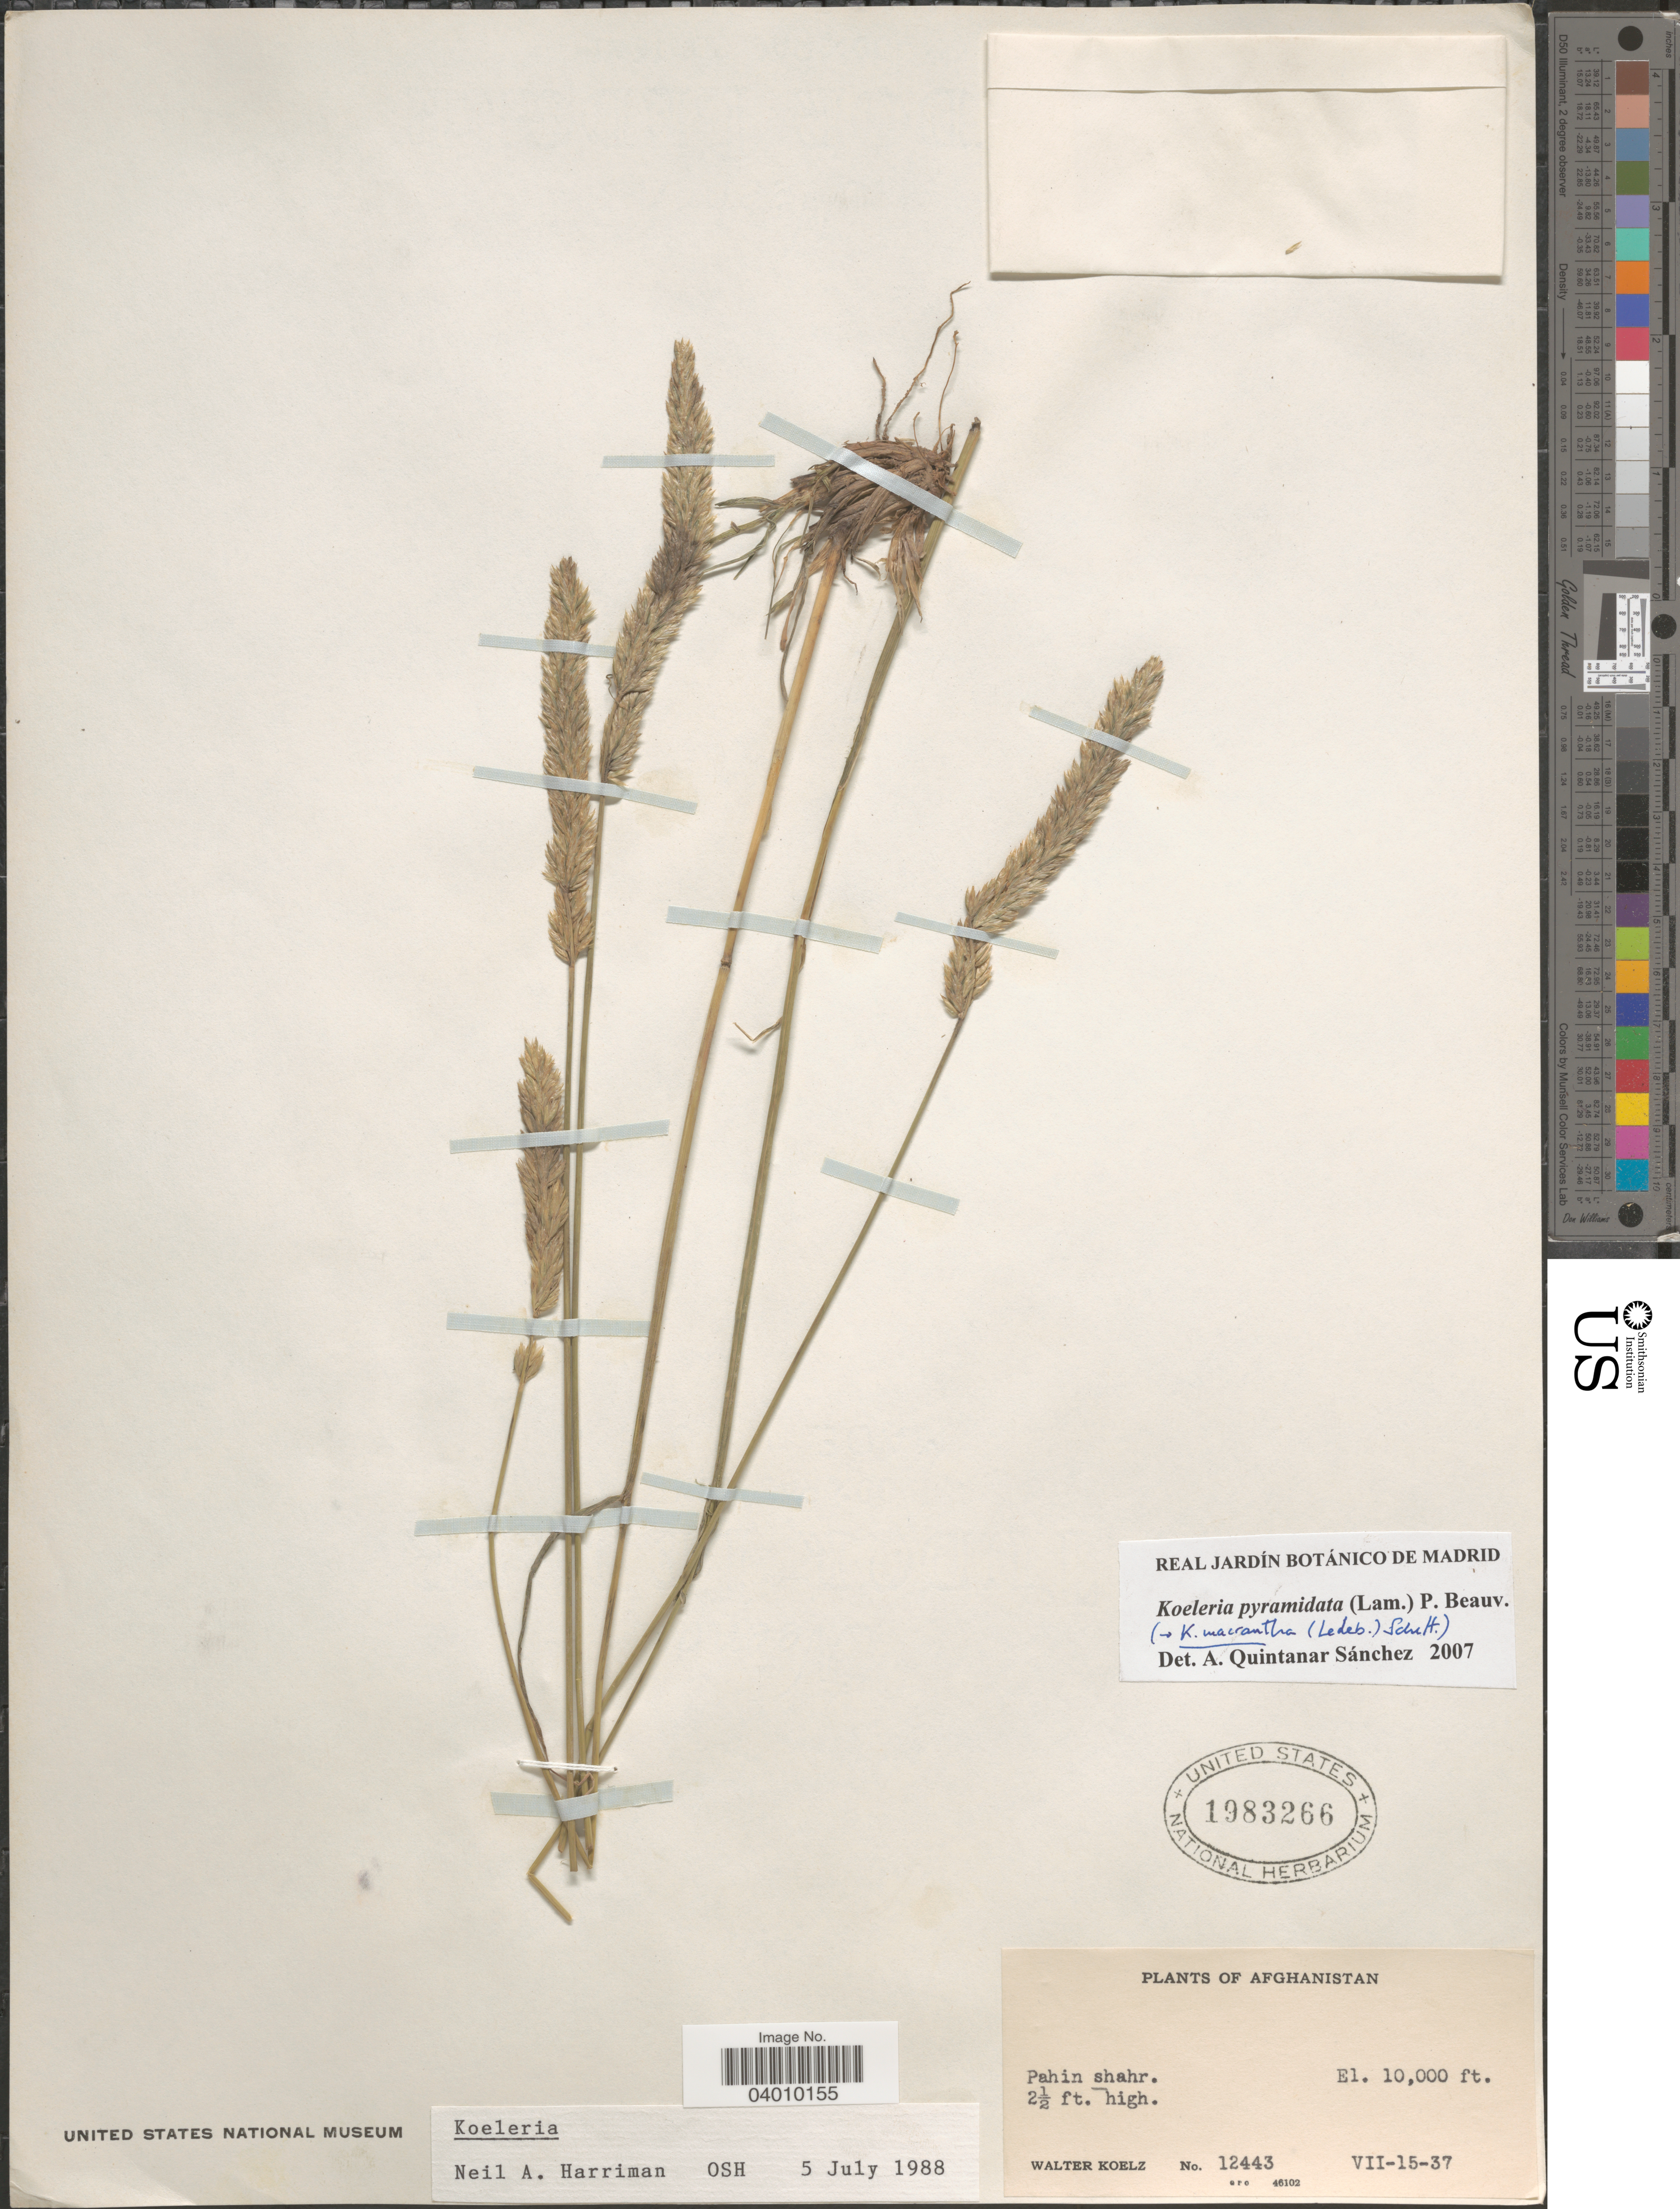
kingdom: Plantae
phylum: Tracheophyta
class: Liliopsida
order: Poales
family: Poaceae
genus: Koeleria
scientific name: Koeleria pyramidata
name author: (Lam.) P. Beauv.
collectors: W. N. Koelz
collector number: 12443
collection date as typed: Transcribed d/m/y: 15/7/37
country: Afghanistan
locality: Pahin shahr.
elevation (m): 3048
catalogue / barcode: US 1983266